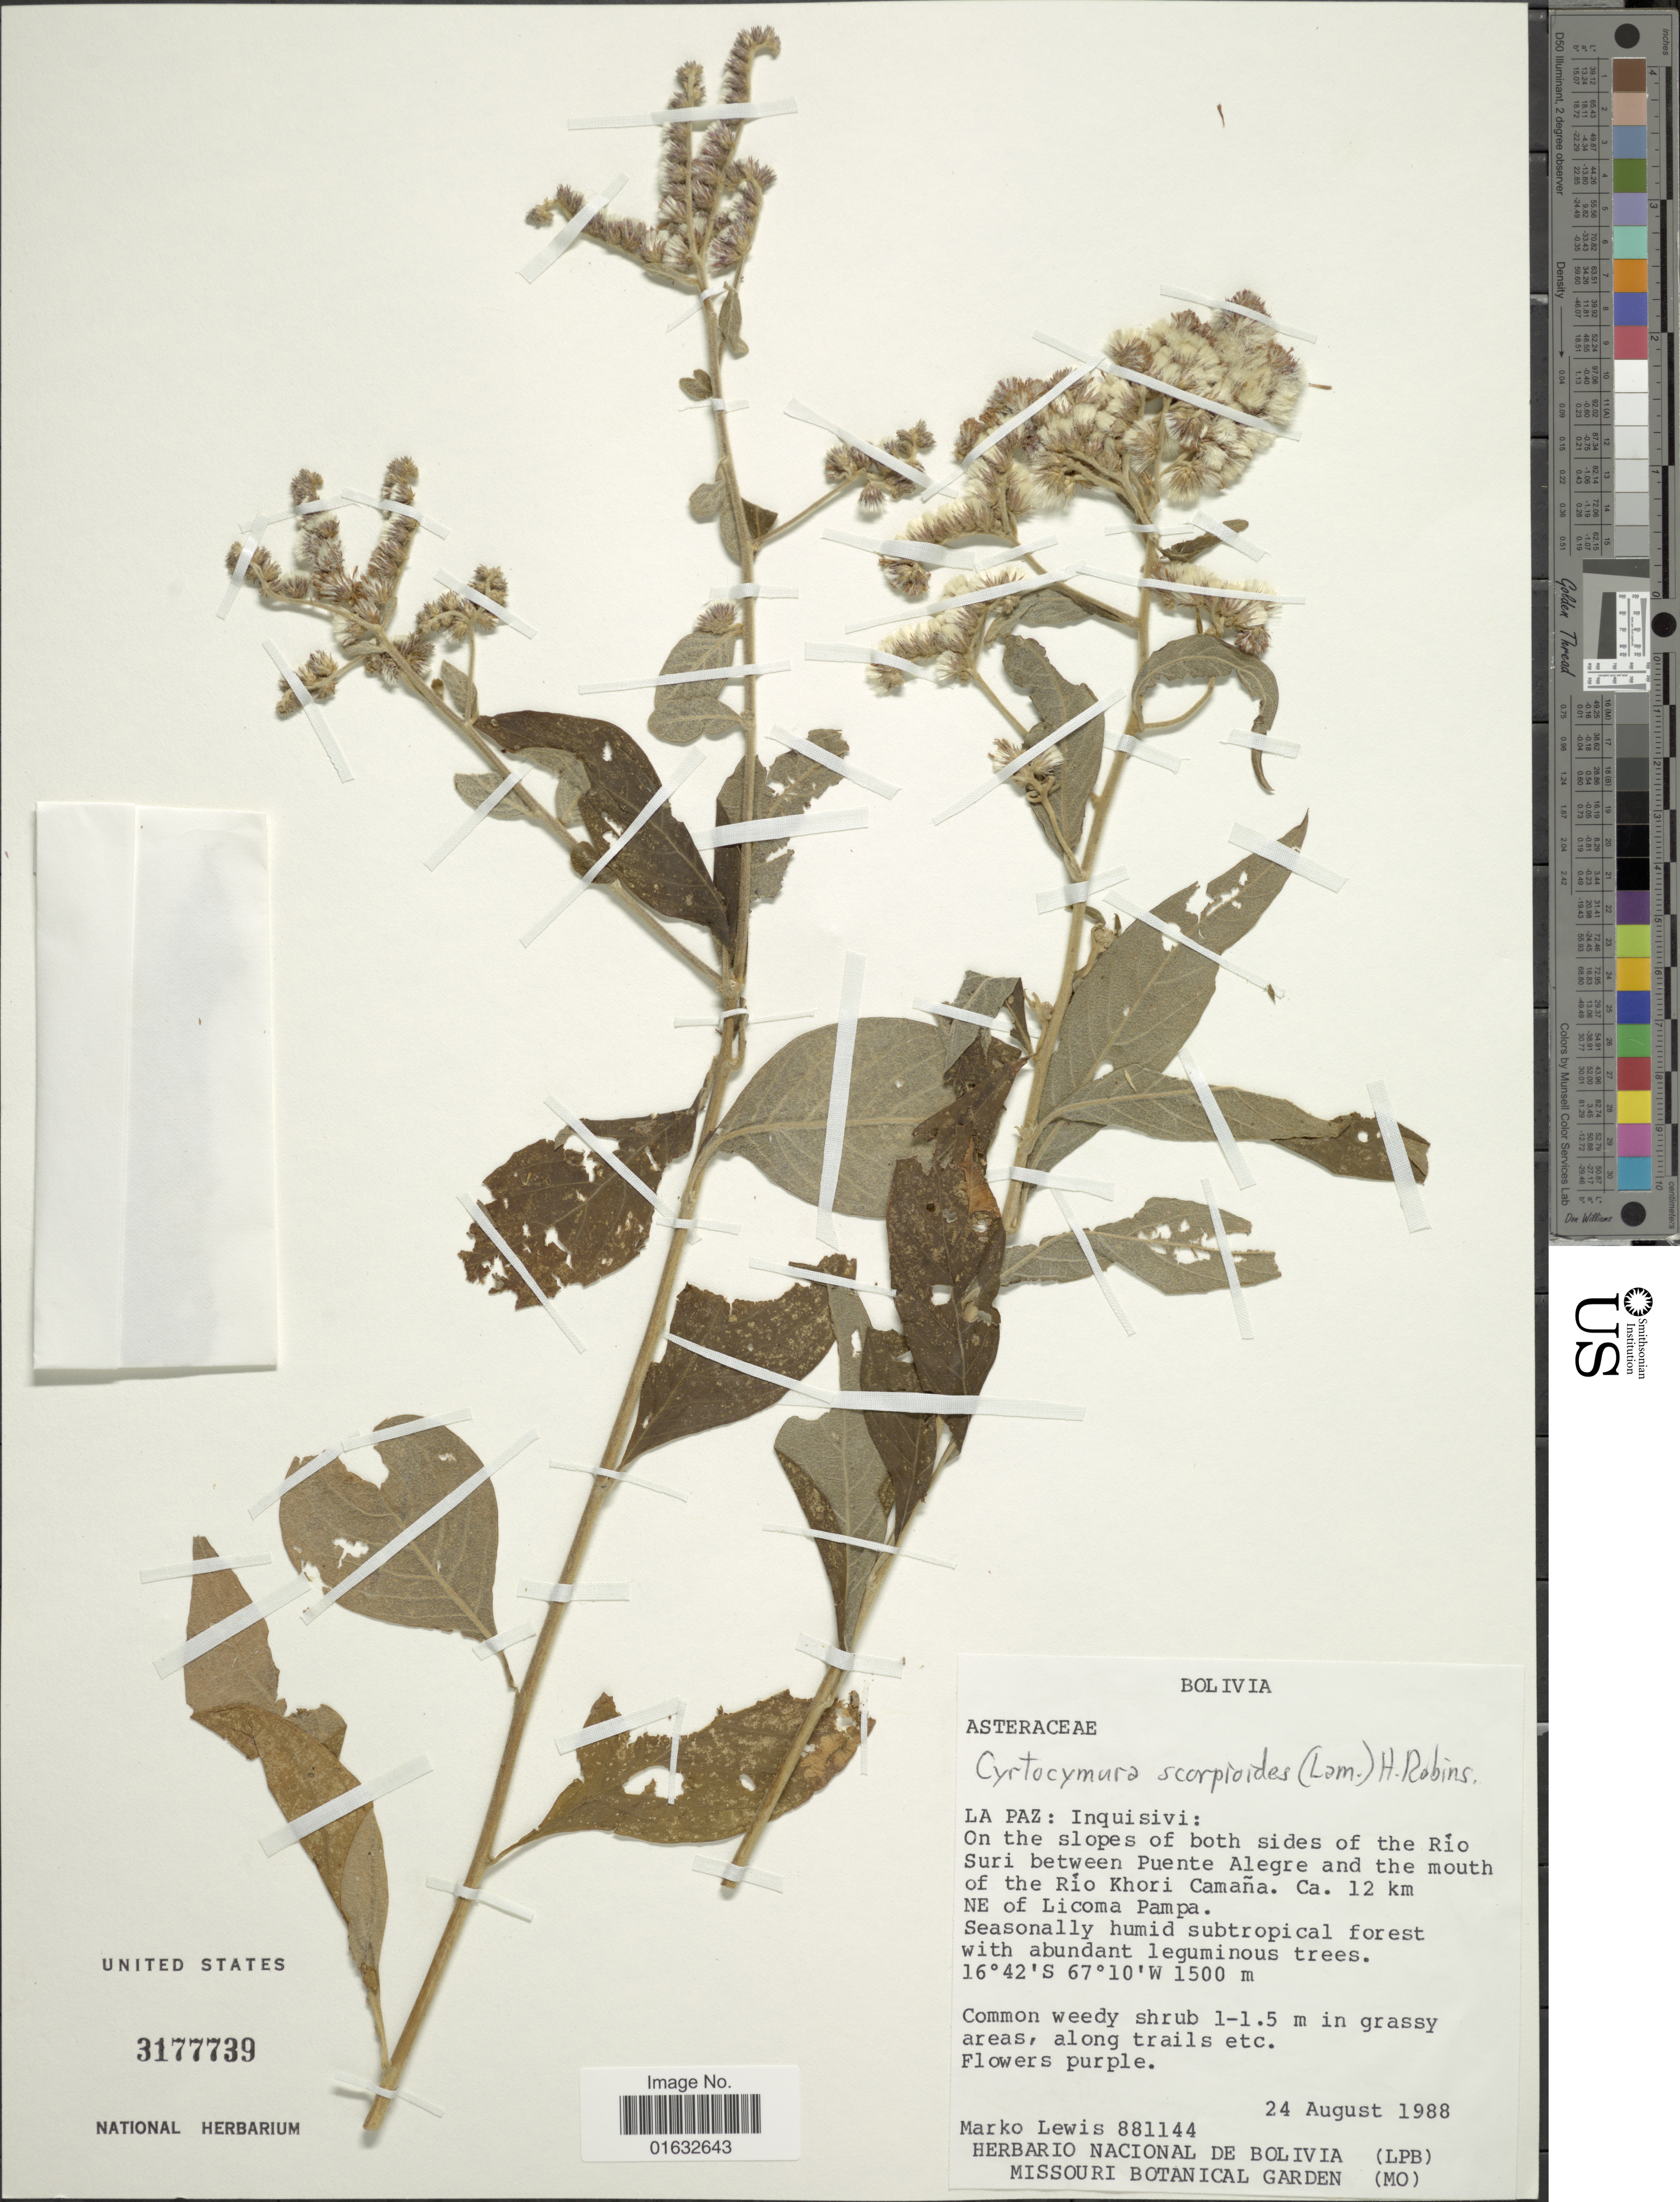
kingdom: Plantae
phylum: Tracheophyta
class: Magnoliopsida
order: Asterales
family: Asteraceae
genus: Cyrtocymura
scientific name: Cyrtocymura scorpioides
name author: (Lam.) H. Rob.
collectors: M. A. Lewis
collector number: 881144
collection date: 1988-08-24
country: Bolivia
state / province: La Paz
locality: Inquisivi: On the slopes of both sides of the Rio Suri between Puente Alegre and the mount of the Rio Khori Camana. 12 km NE of Licoma Pampa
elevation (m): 1500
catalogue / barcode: US 3177739